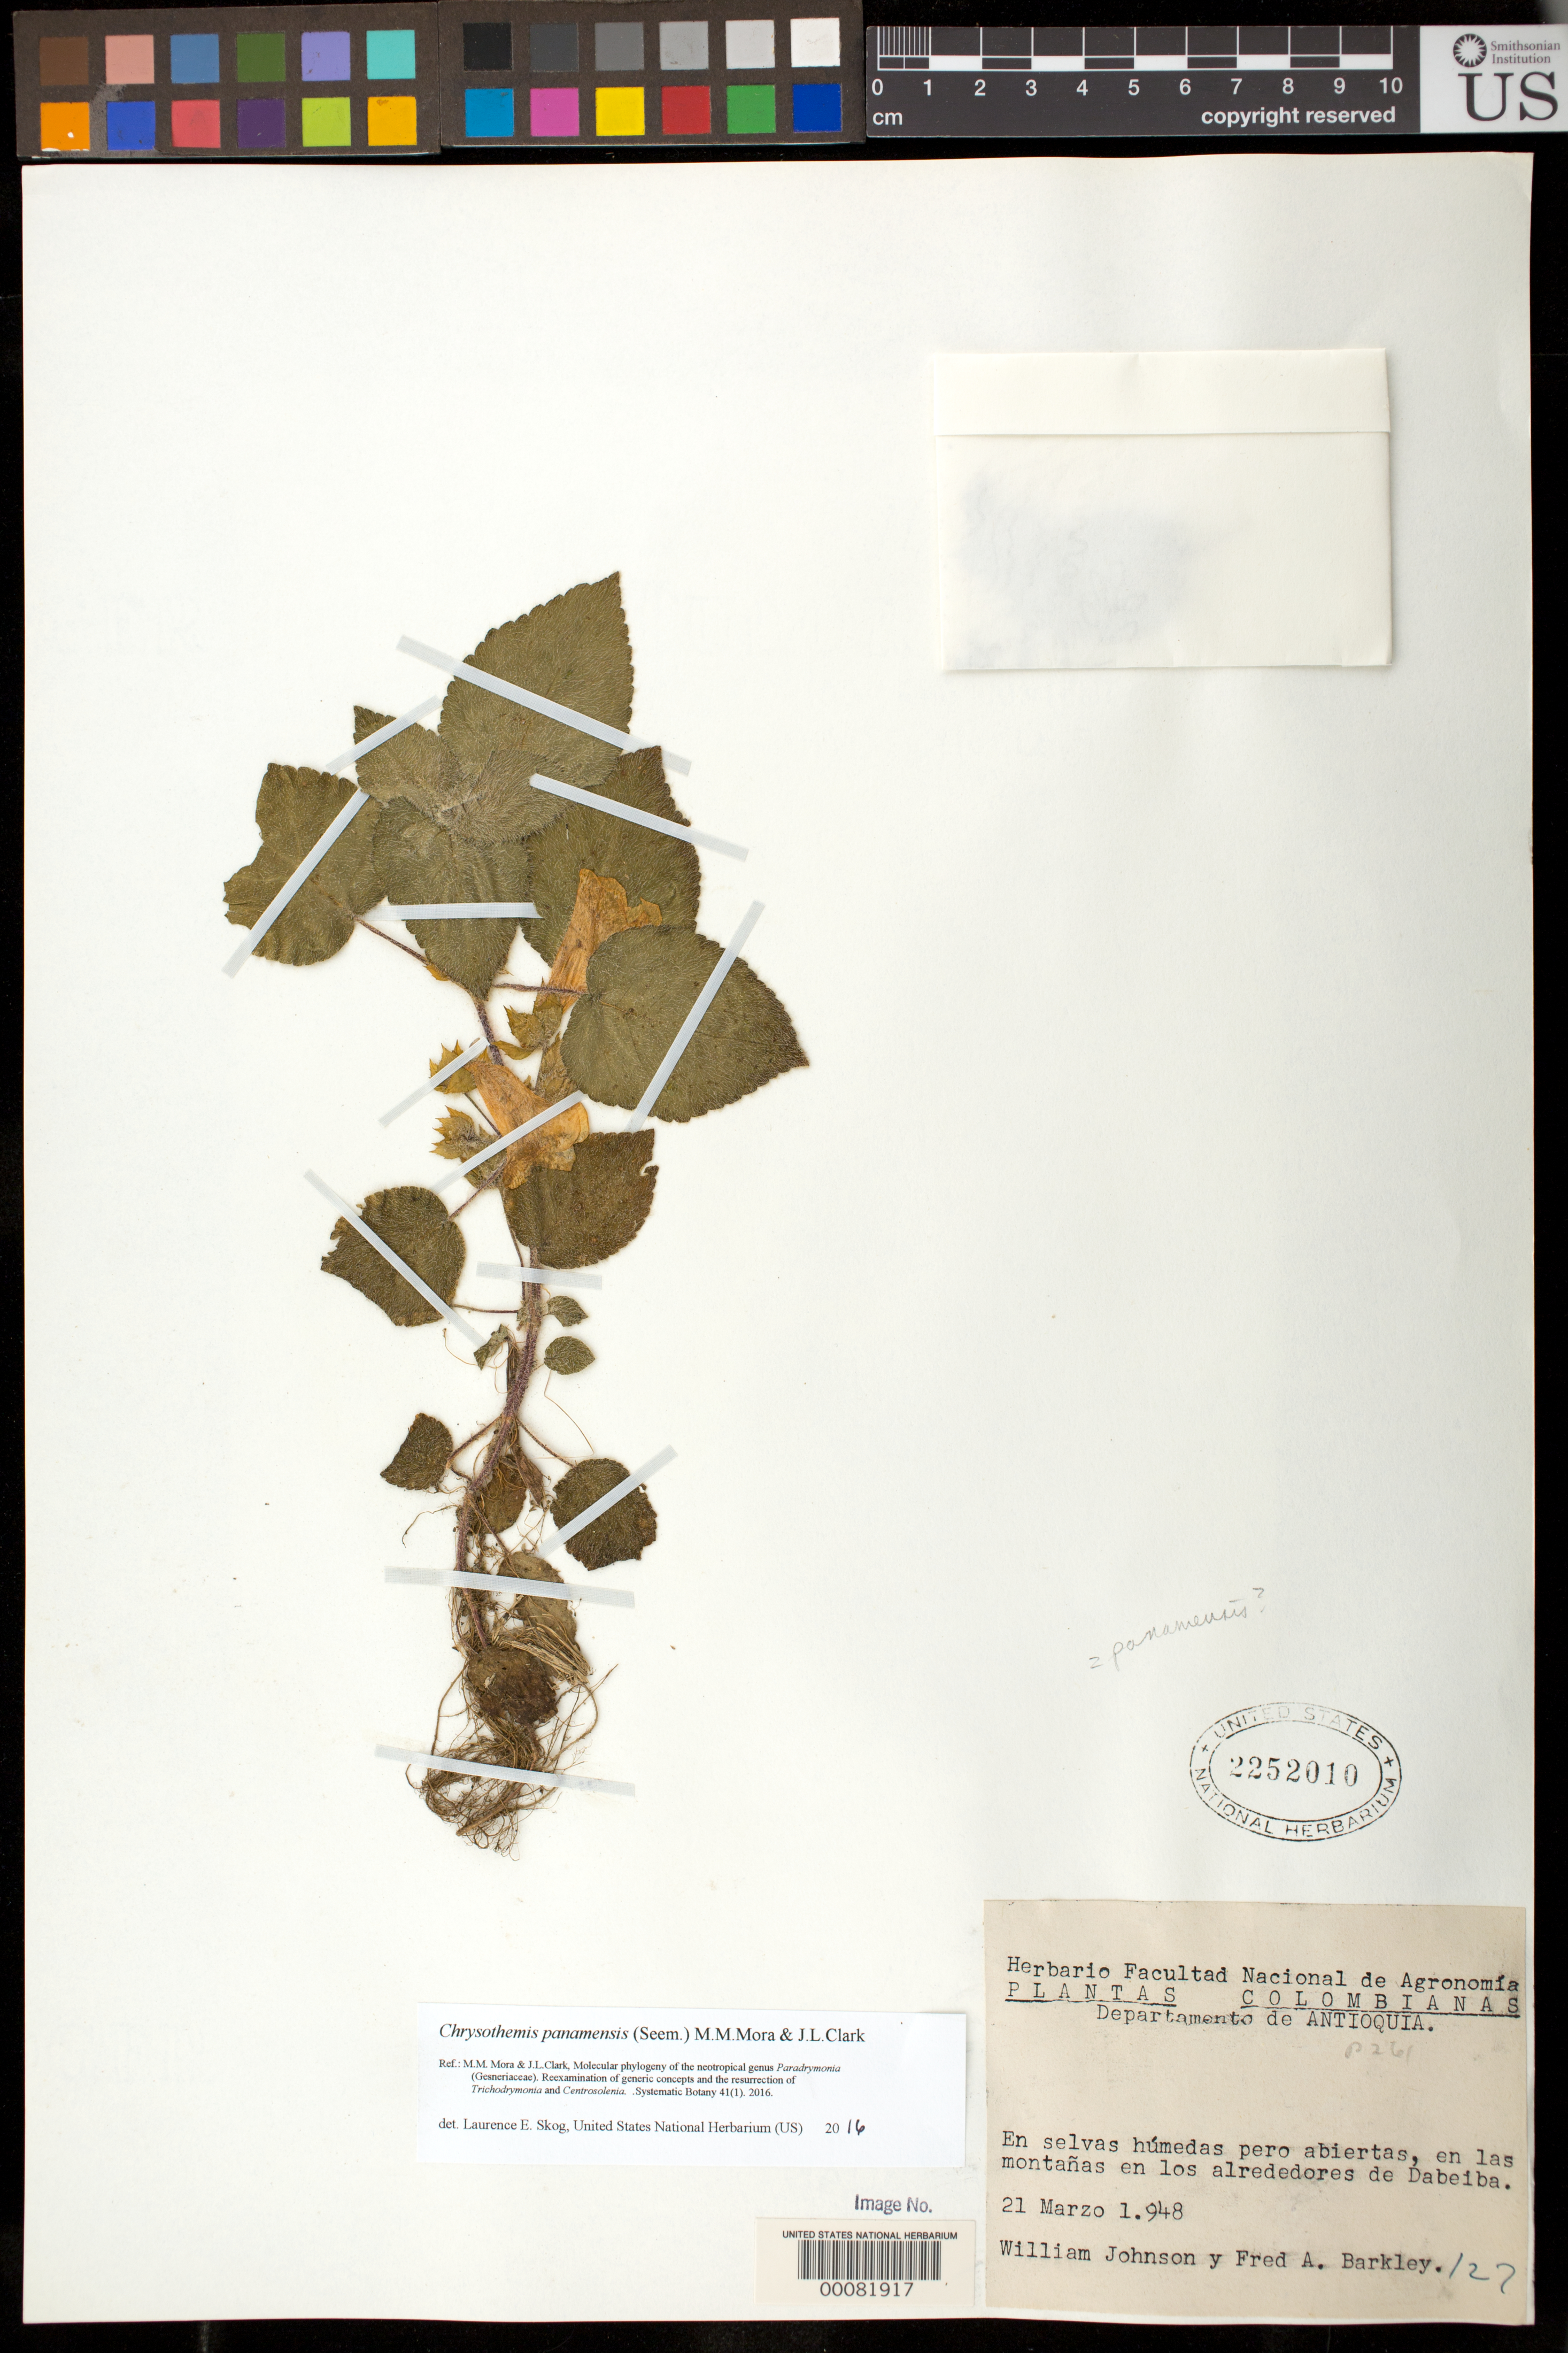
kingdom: Plantae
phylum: Tracheophyta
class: Magnoliopsida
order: Lamiales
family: Gesneriaceae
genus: Chrysothemis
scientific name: Chrysothemis panamensis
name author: (Seem.) M.M. Mora & J.L. Clark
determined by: Skog, Laurence E.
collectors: W. Johnson & F. A. Barkley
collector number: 127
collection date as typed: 21 Mar 1948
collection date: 1948-03-21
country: Colombia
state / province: Antioquia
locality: In the mountains and vicinity of Dabeiba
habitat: In humid but open forest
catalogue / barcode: US 2252010